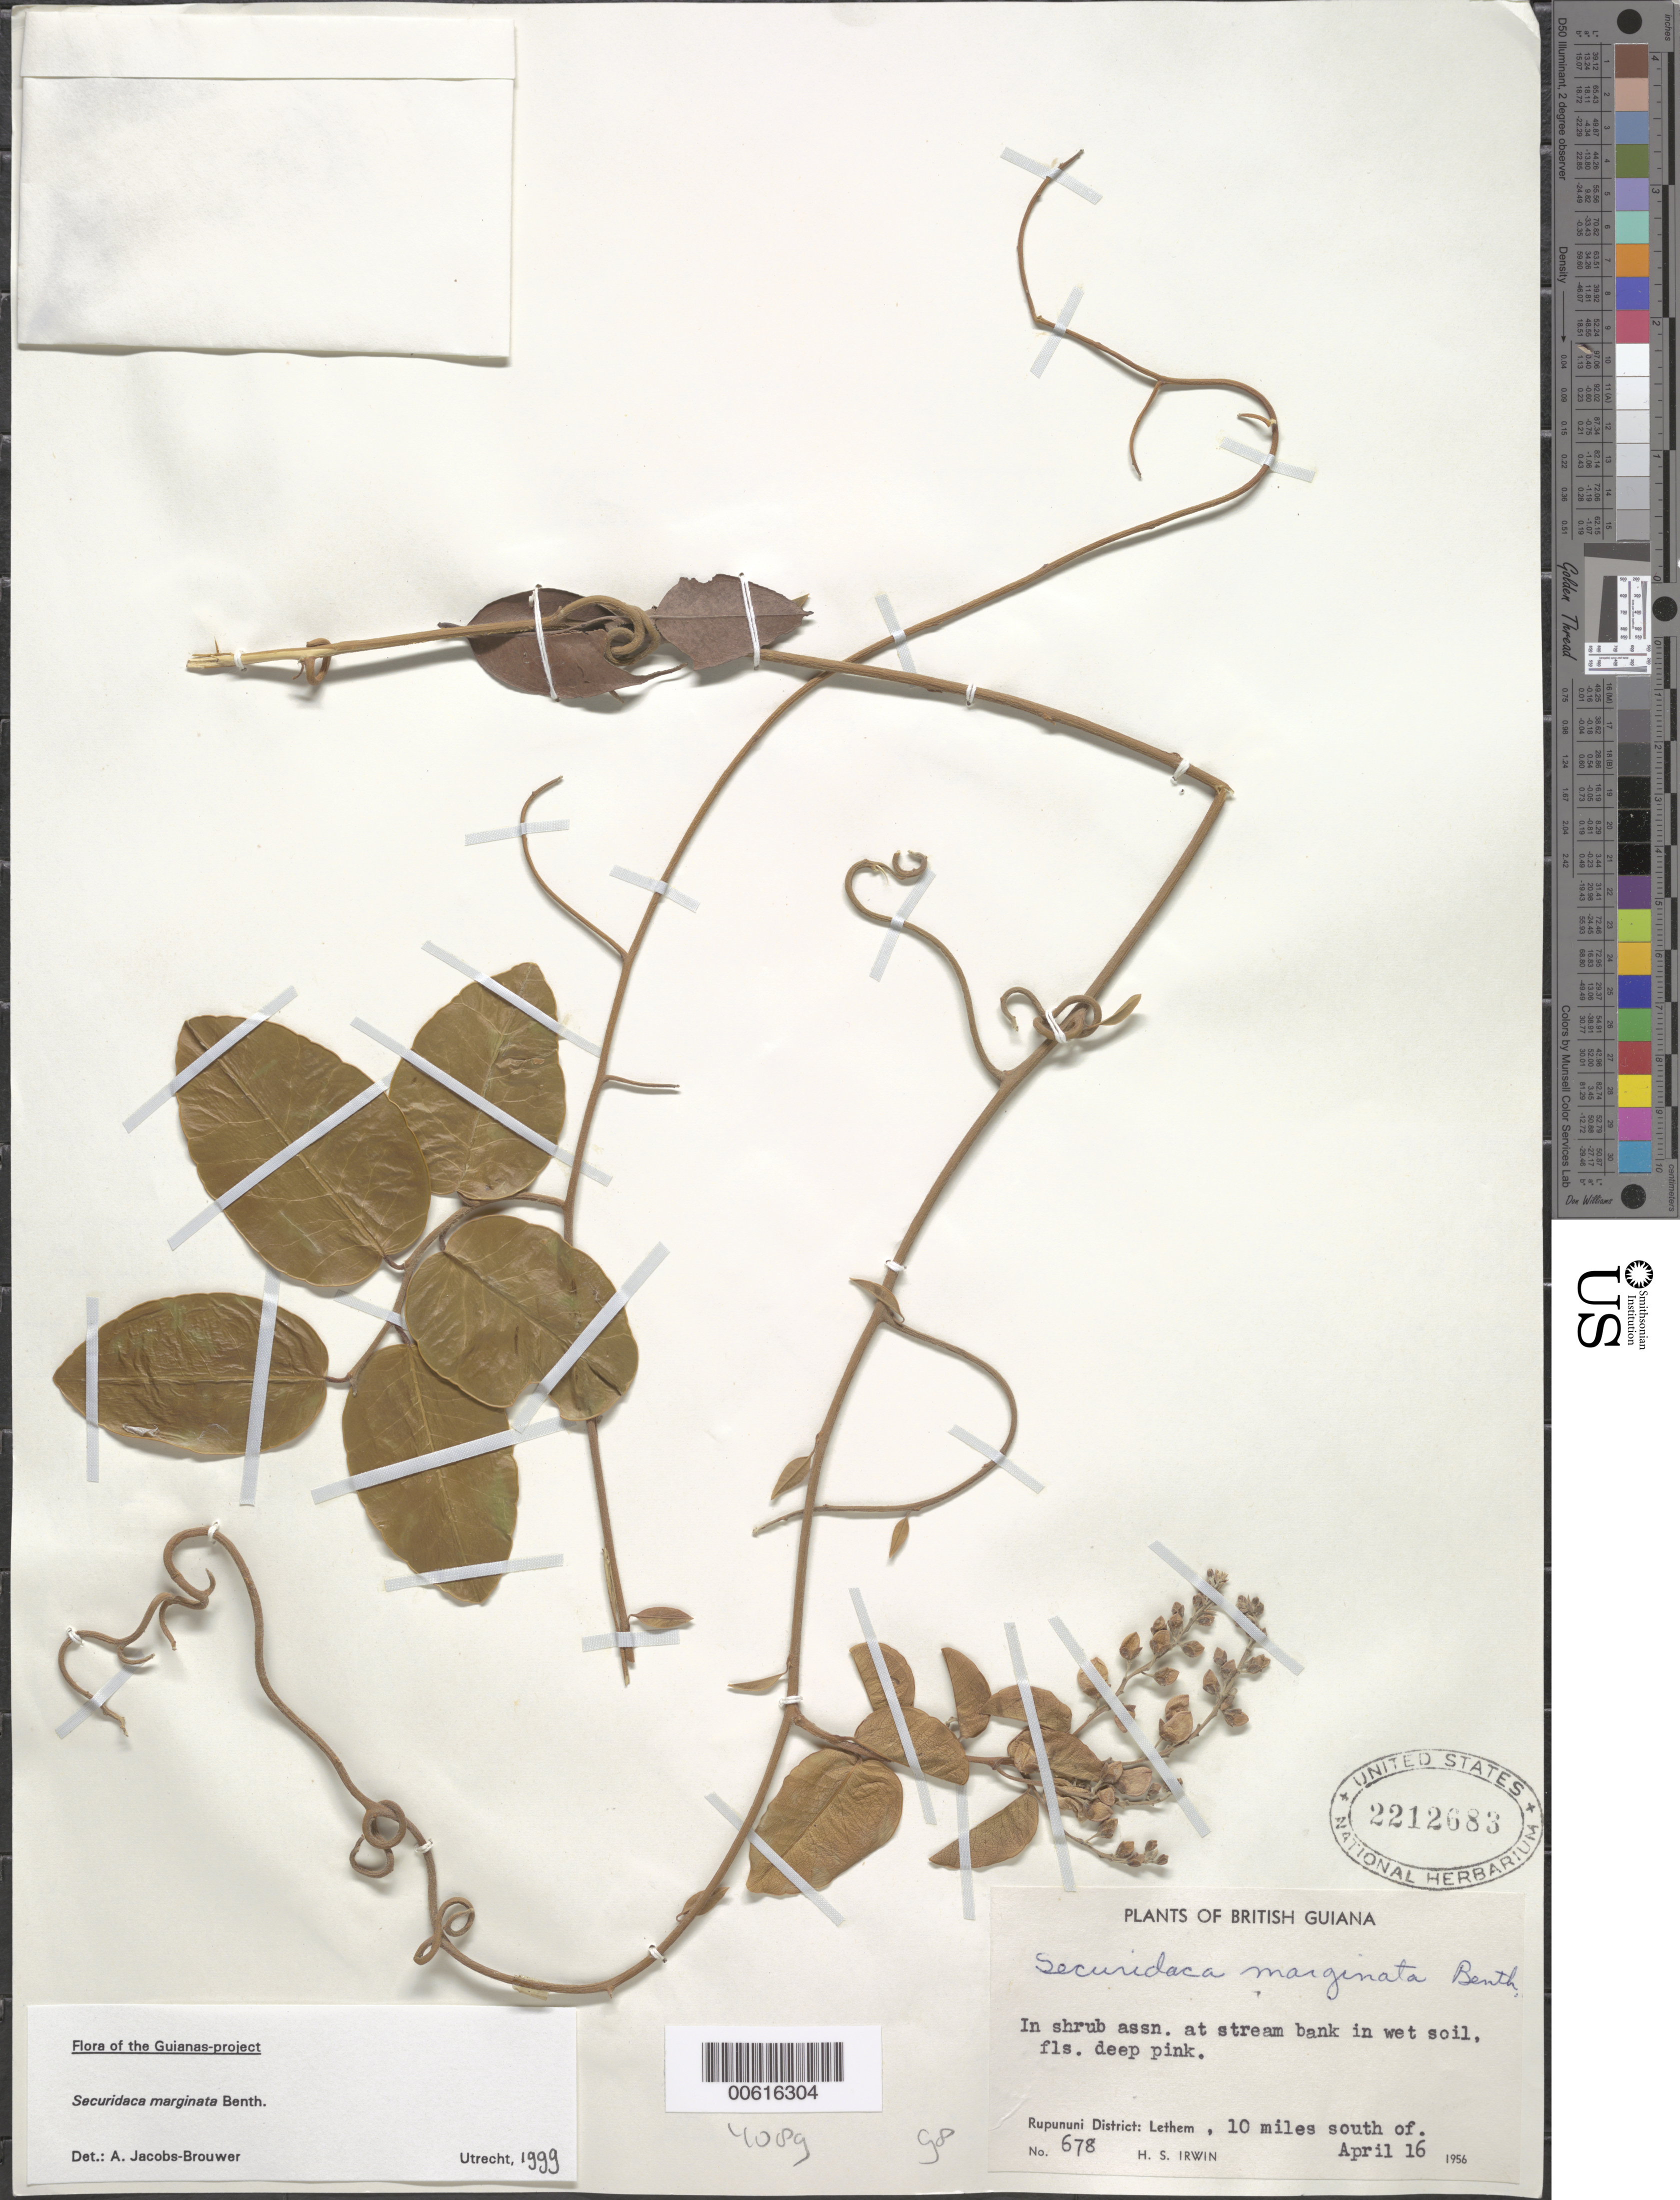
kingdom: Plantae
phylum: Tracheophyta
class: Magnoliopsida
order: Fabales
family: Polygalaceae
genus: Securidaca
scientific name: Securidaca marginata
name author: Benth.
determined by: Jacobs-Brouwer, A.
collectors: H. Irwin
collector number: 678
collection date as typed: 16-Apr-56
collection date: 1956-04-16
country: Guyana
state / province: U. Takutu-U. Essequibo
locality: Rupununi Dist., 10 mi. S of Lethem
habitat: In shrub assn, at stream bank in wet soil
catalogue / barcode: US 2212683